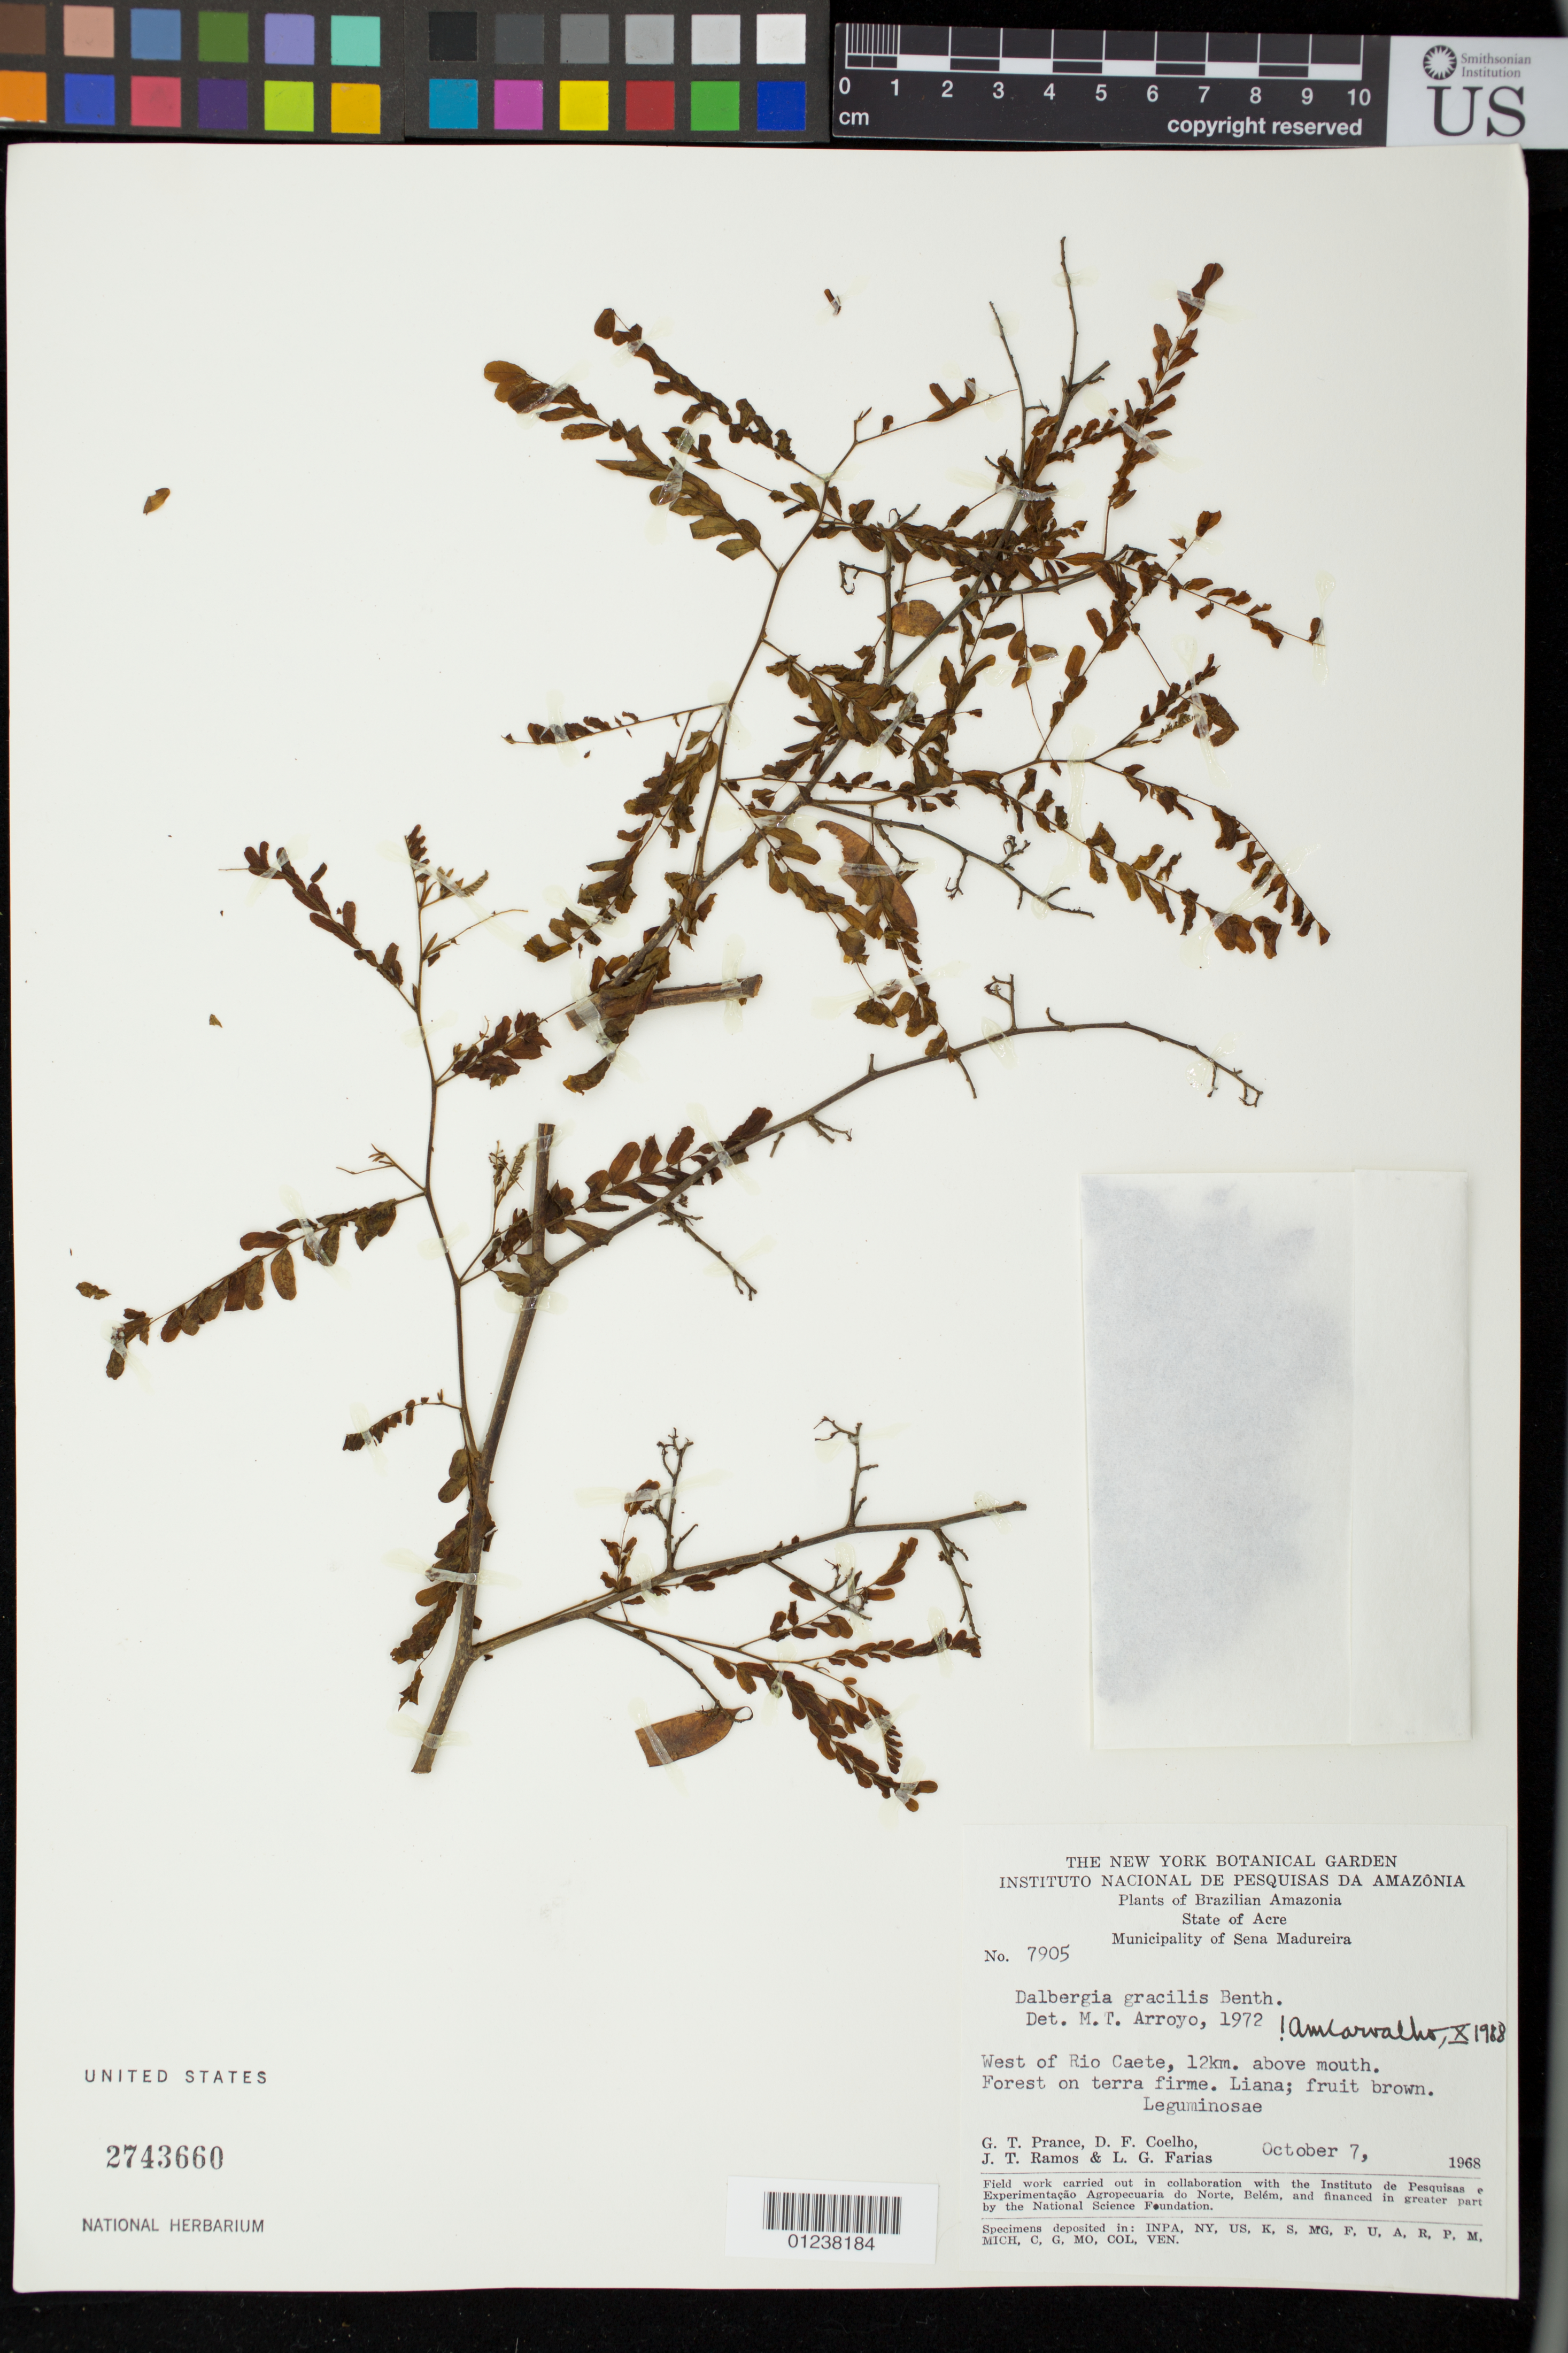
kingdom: Plantae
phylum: Tracheophyta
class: Magnoliopsida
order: Fabales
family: Fabaceae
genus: Dalbergia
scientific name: Dalbergia gracilis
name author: Benth.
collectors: G. T. Prance, D. F. Coêlho, J. T. Ramos & L. G. Farias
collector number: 7905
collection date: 1968-10-07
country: Brazil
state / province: Acre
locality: Sena Madureira. West of Rio Caete, 12km. above mouth.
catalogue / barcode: US 2743660